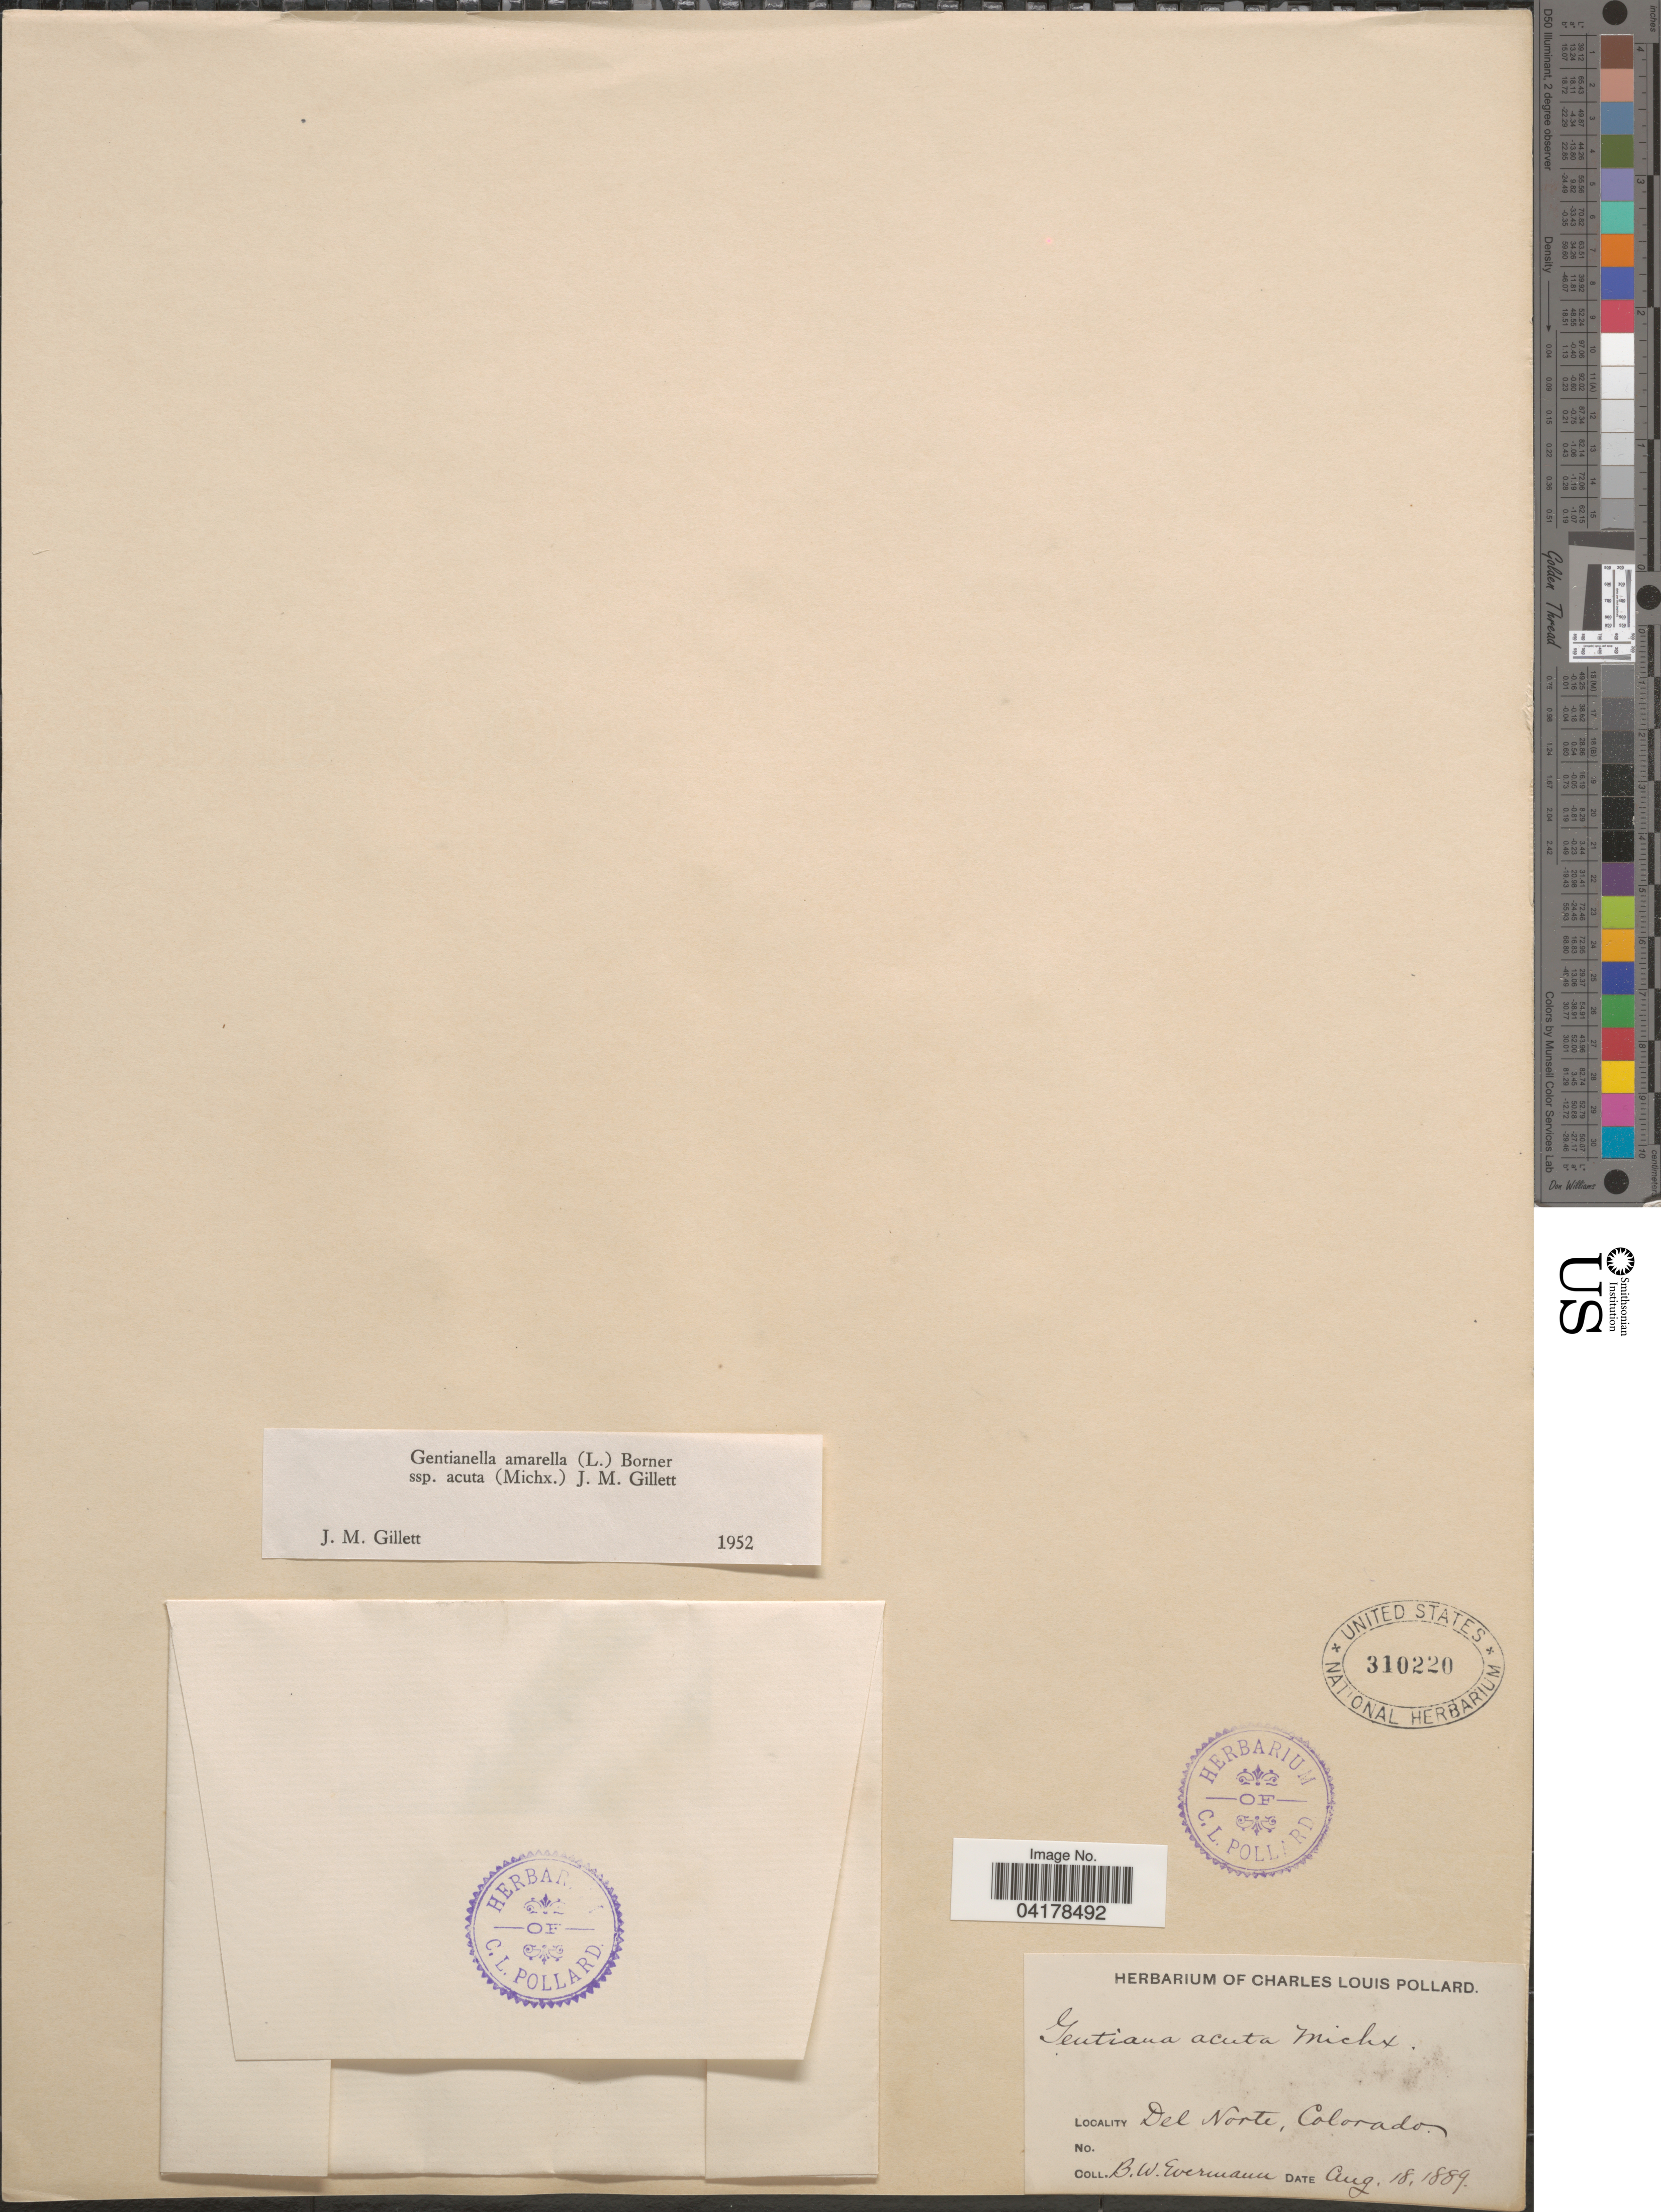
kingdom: Plantae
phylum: Tracheophyta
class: Magnoliopsida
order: Gentianales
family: Gentianaceae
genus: Gentianella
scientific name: Gentianella amarella subsp. acuta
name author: (Michx.) J.M. Gillett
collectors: B. W. Evermann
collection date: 1889-08-18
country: United States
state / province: Colorado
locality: Del Norte.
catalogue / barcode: US 310220